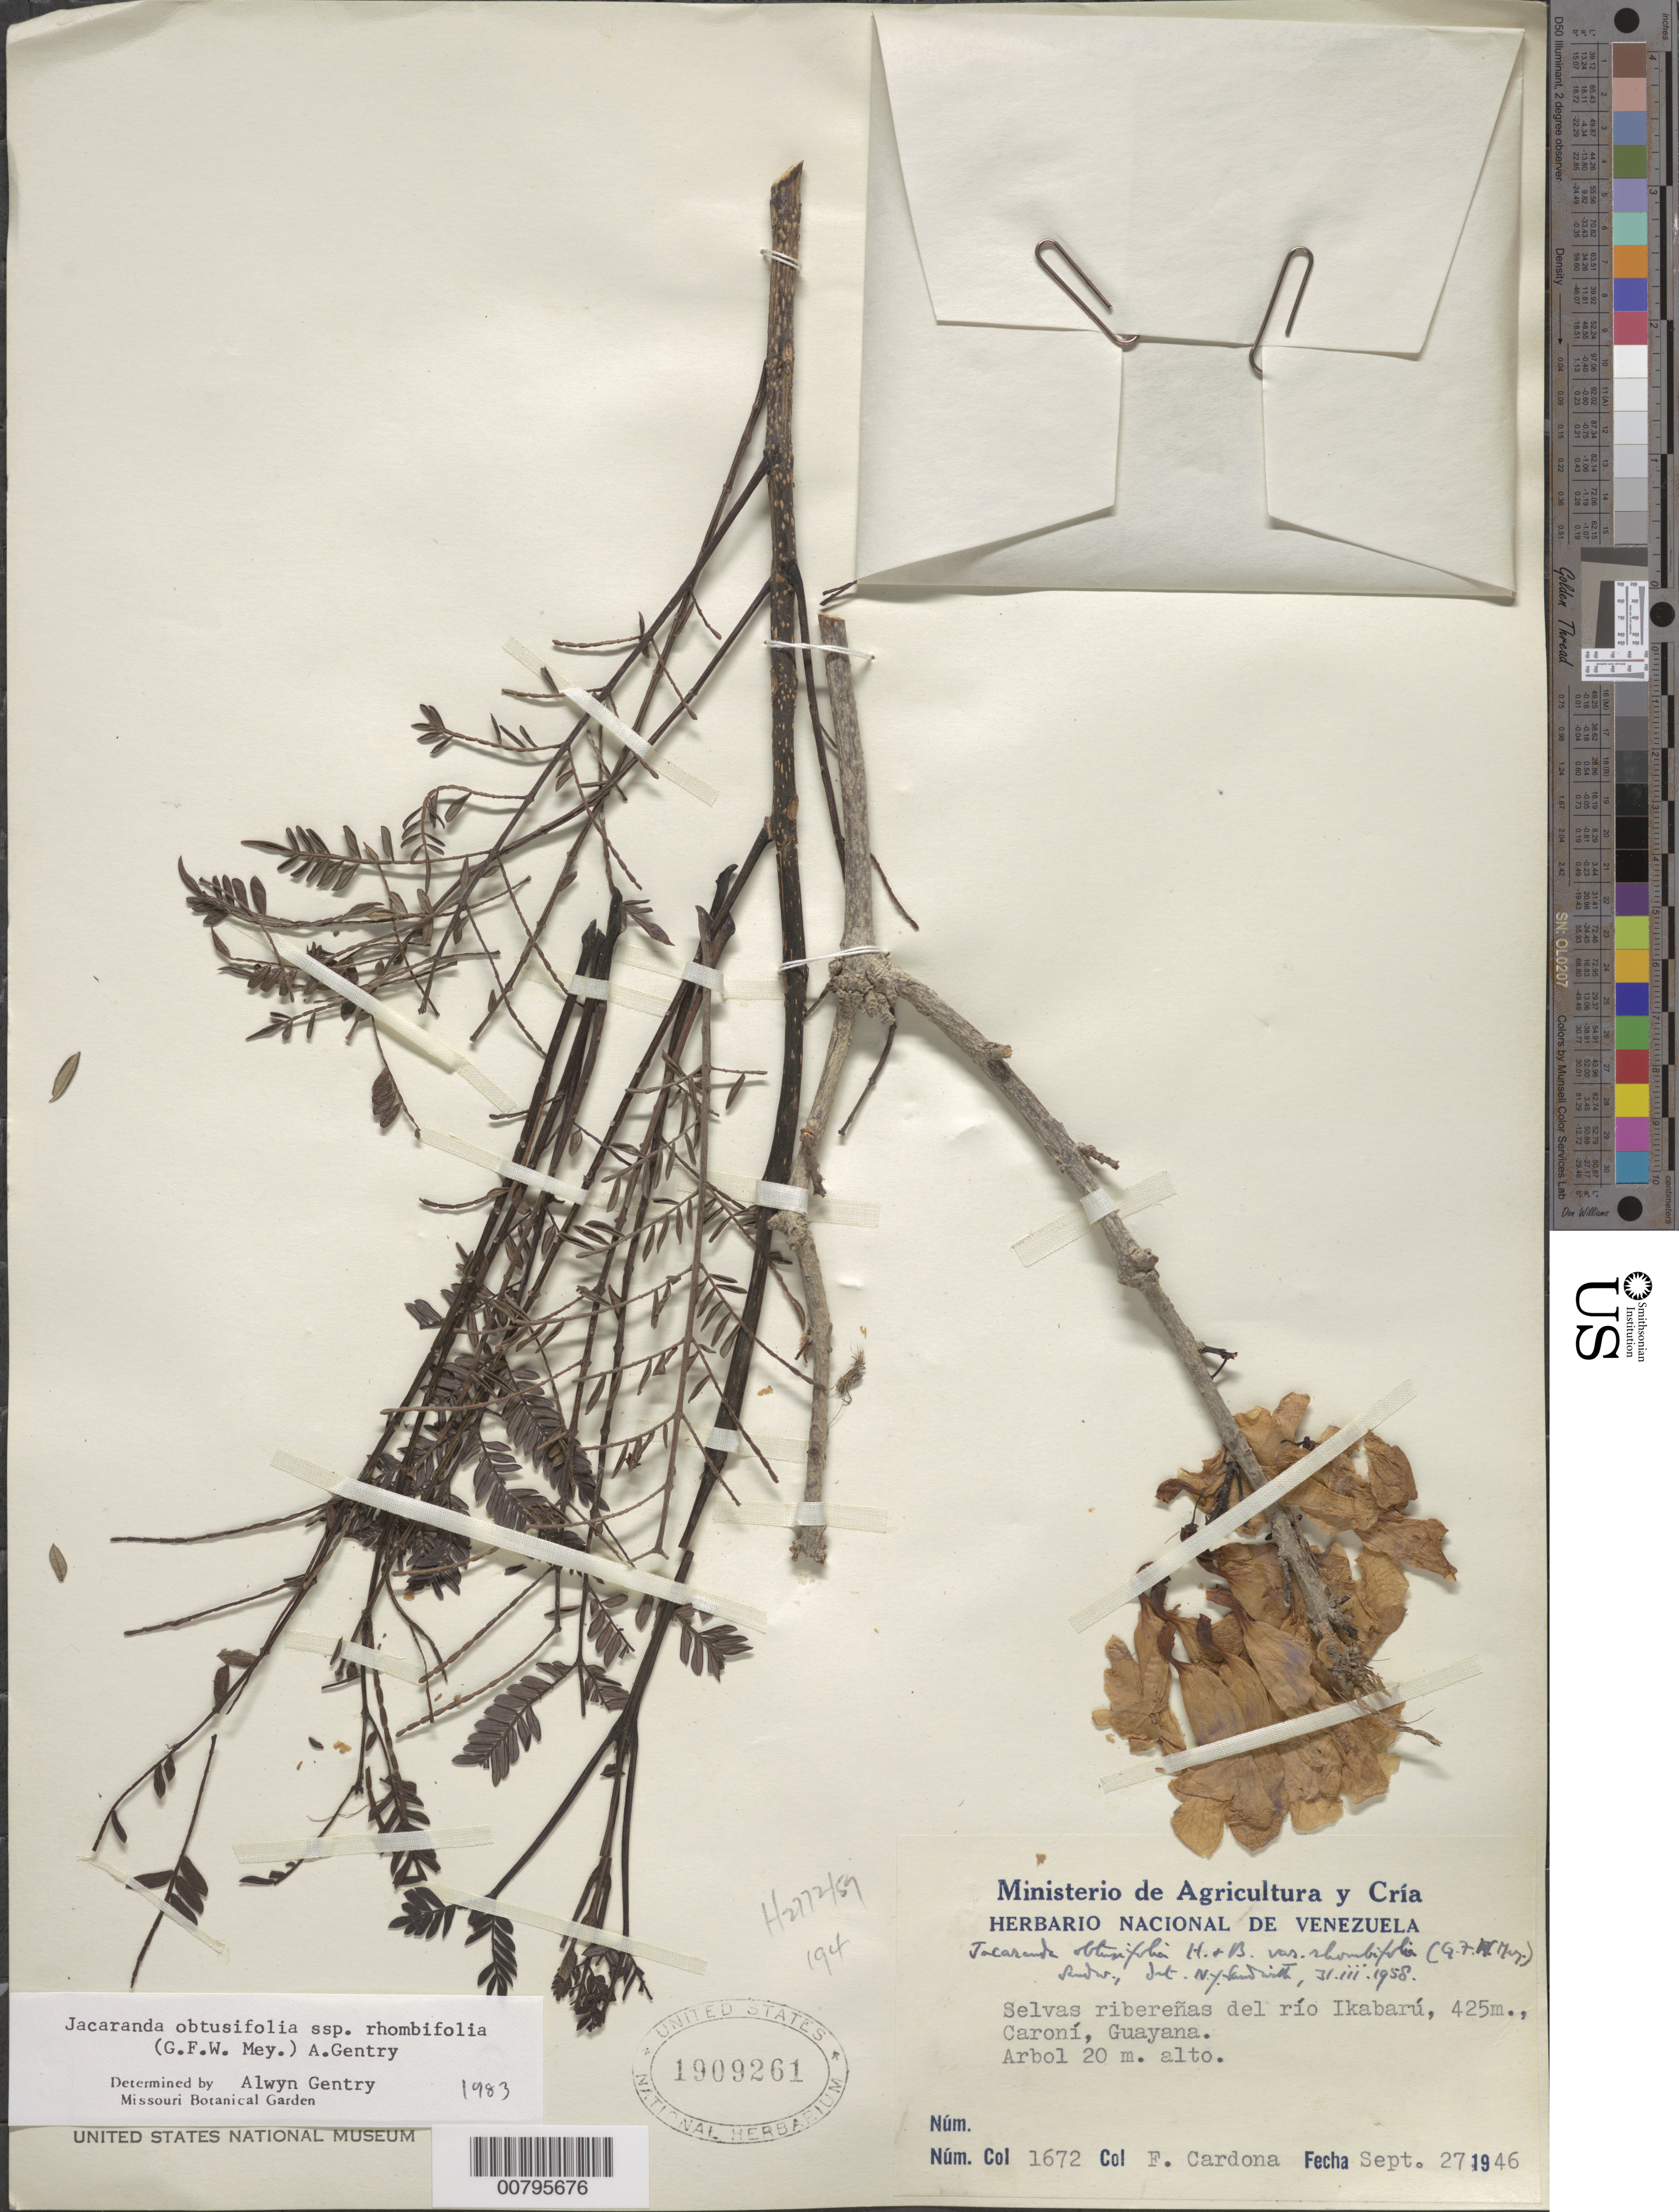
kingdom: Plantae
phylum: Tracheophyta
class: Magnoliopsida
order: Lamiales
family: Bignoniaceae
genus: Jacaranda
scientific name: Jacaranda obtusifolia subsp. rhombifolia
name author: (G. Mey.) A.H. Gentry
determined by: Gentry, A. H.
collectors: F. Cardona Puig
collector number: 1672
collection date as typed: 27-Sep-46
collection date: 1946-09-27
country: Venezuela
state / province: Bolívar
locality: Río Ikabarú, Caroní (Guayana)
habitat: Selvas riberenas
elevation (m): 425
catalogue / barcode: US 1909261